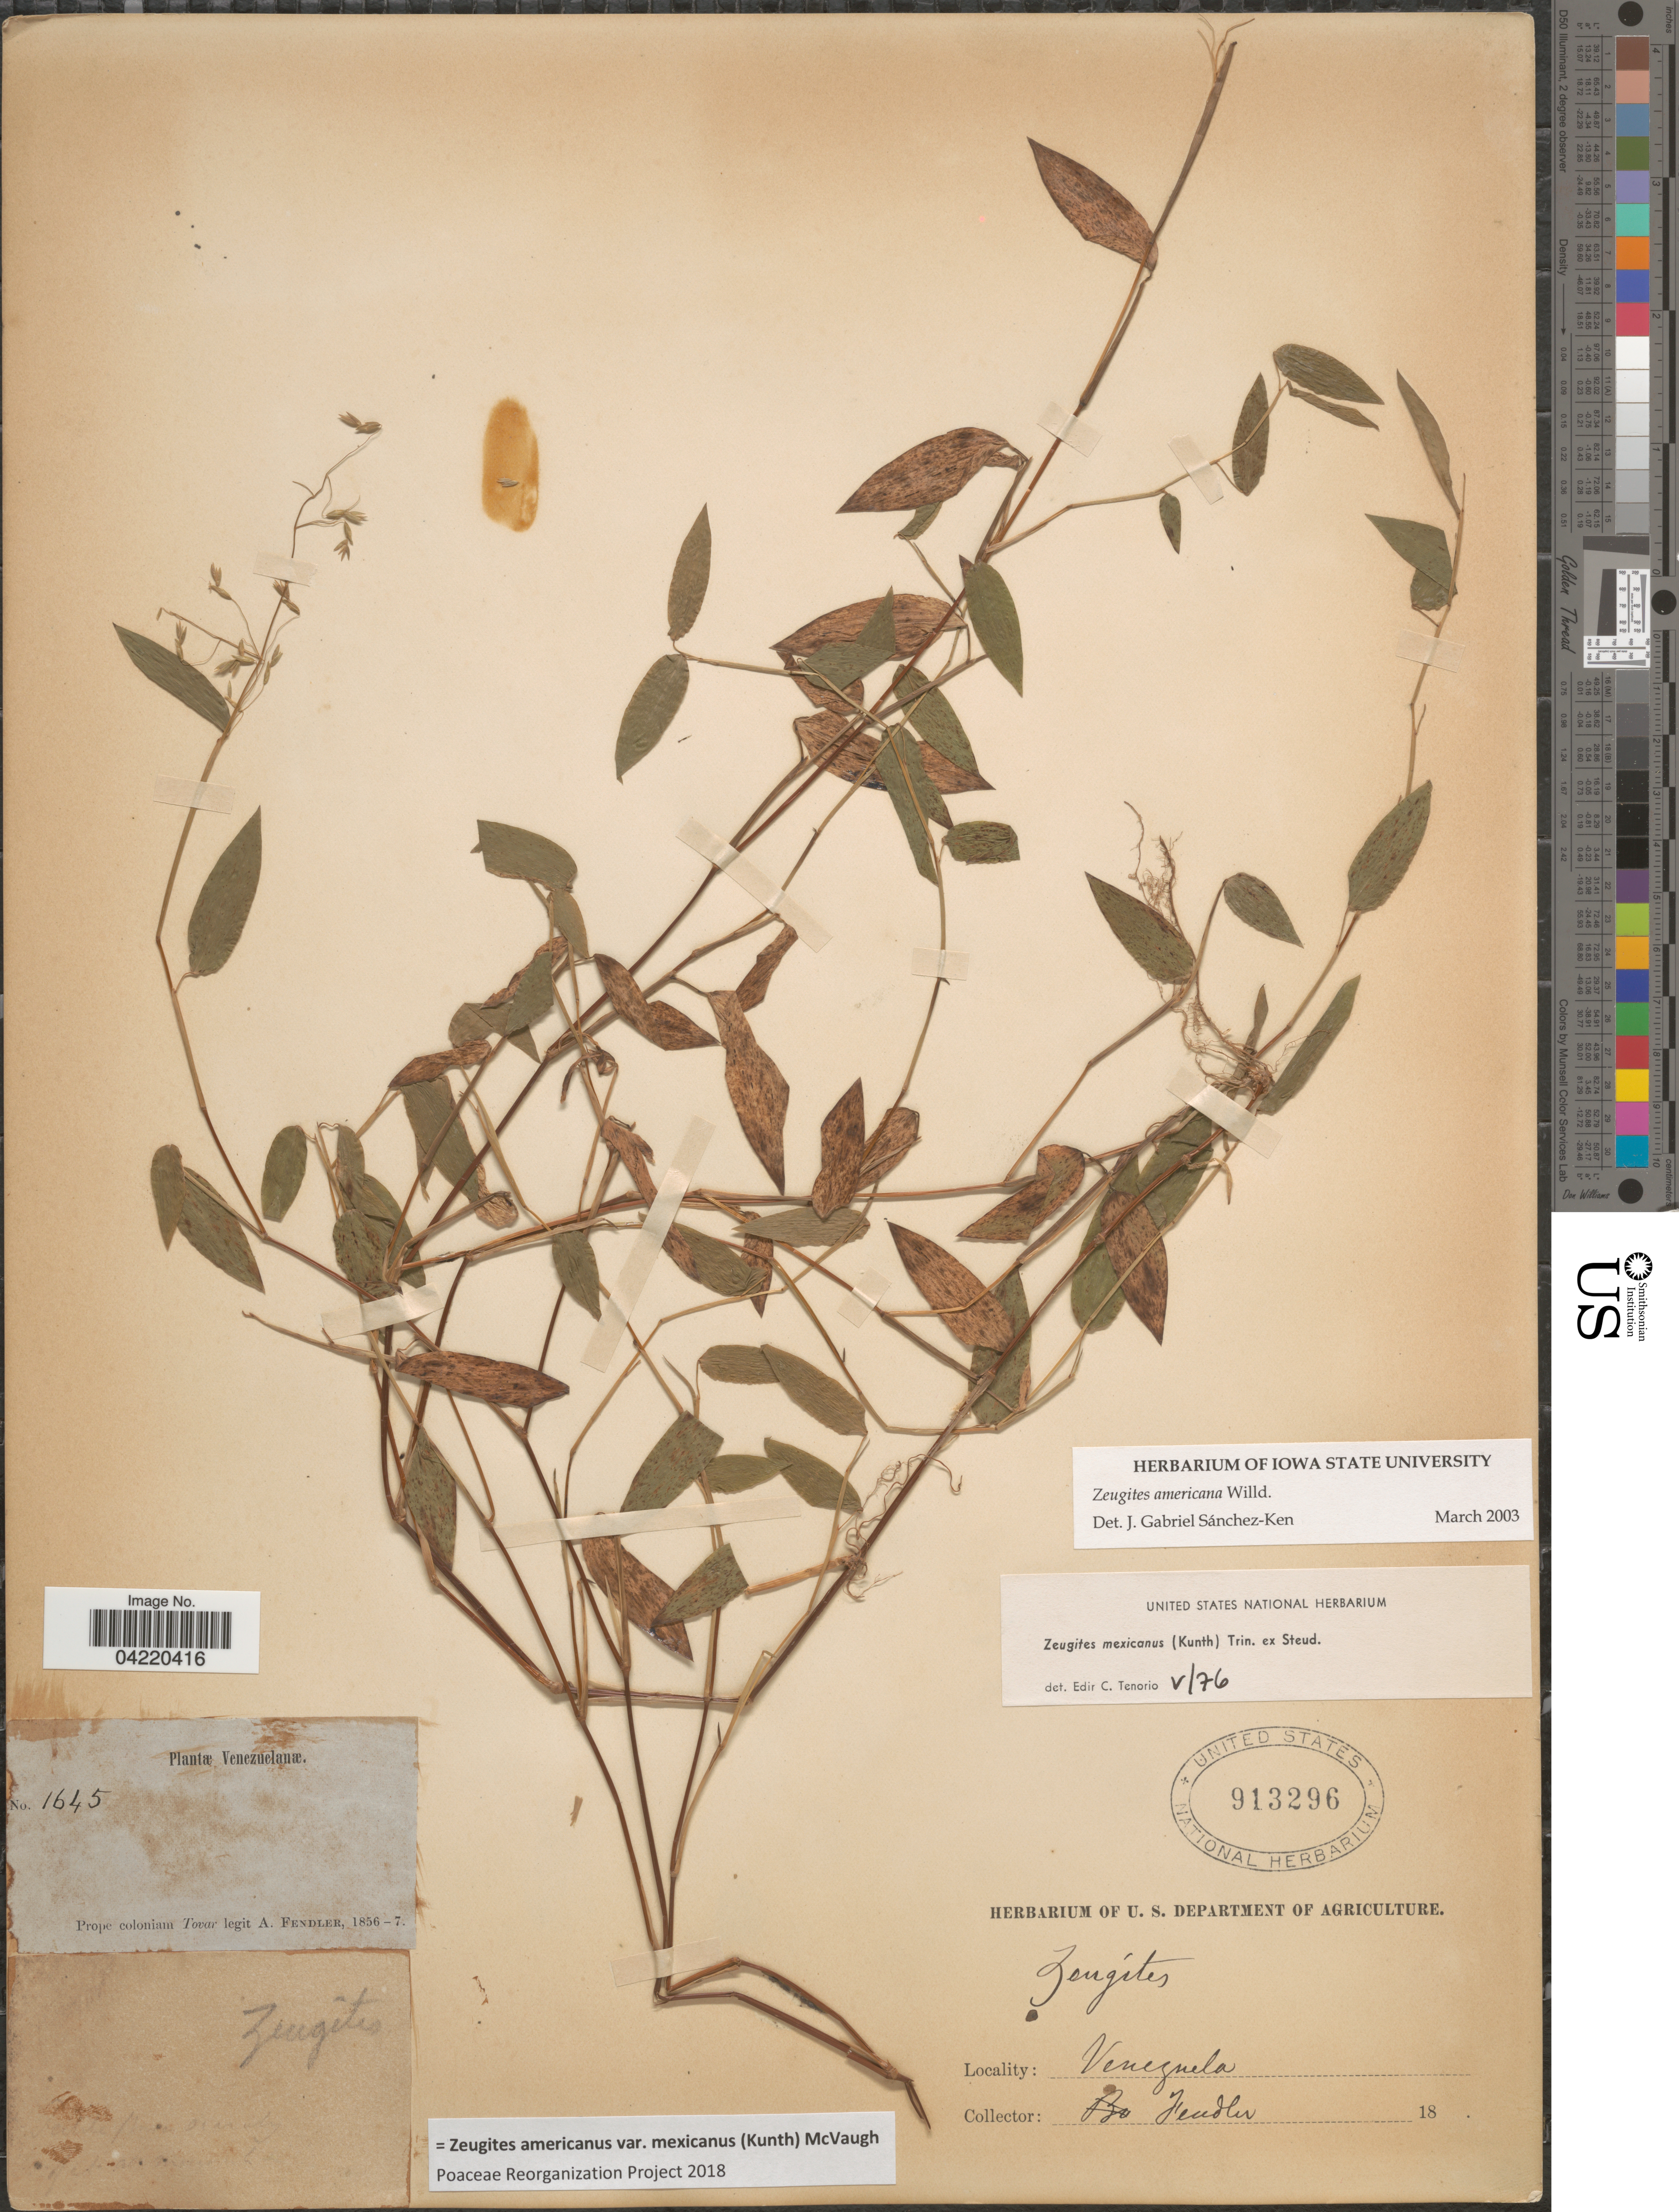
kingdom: Plantae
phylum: Tracheophyta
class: Liliopsida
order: Poales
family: Poaceae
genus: Zeugites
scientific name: Zeugites americanus var. mexicanus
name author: (Kunth) McVaugh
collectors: A. Fendler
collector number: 1645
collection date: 1856/1857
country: Venezuela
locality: Prope coloniam Tovar.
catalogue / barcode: US 913296